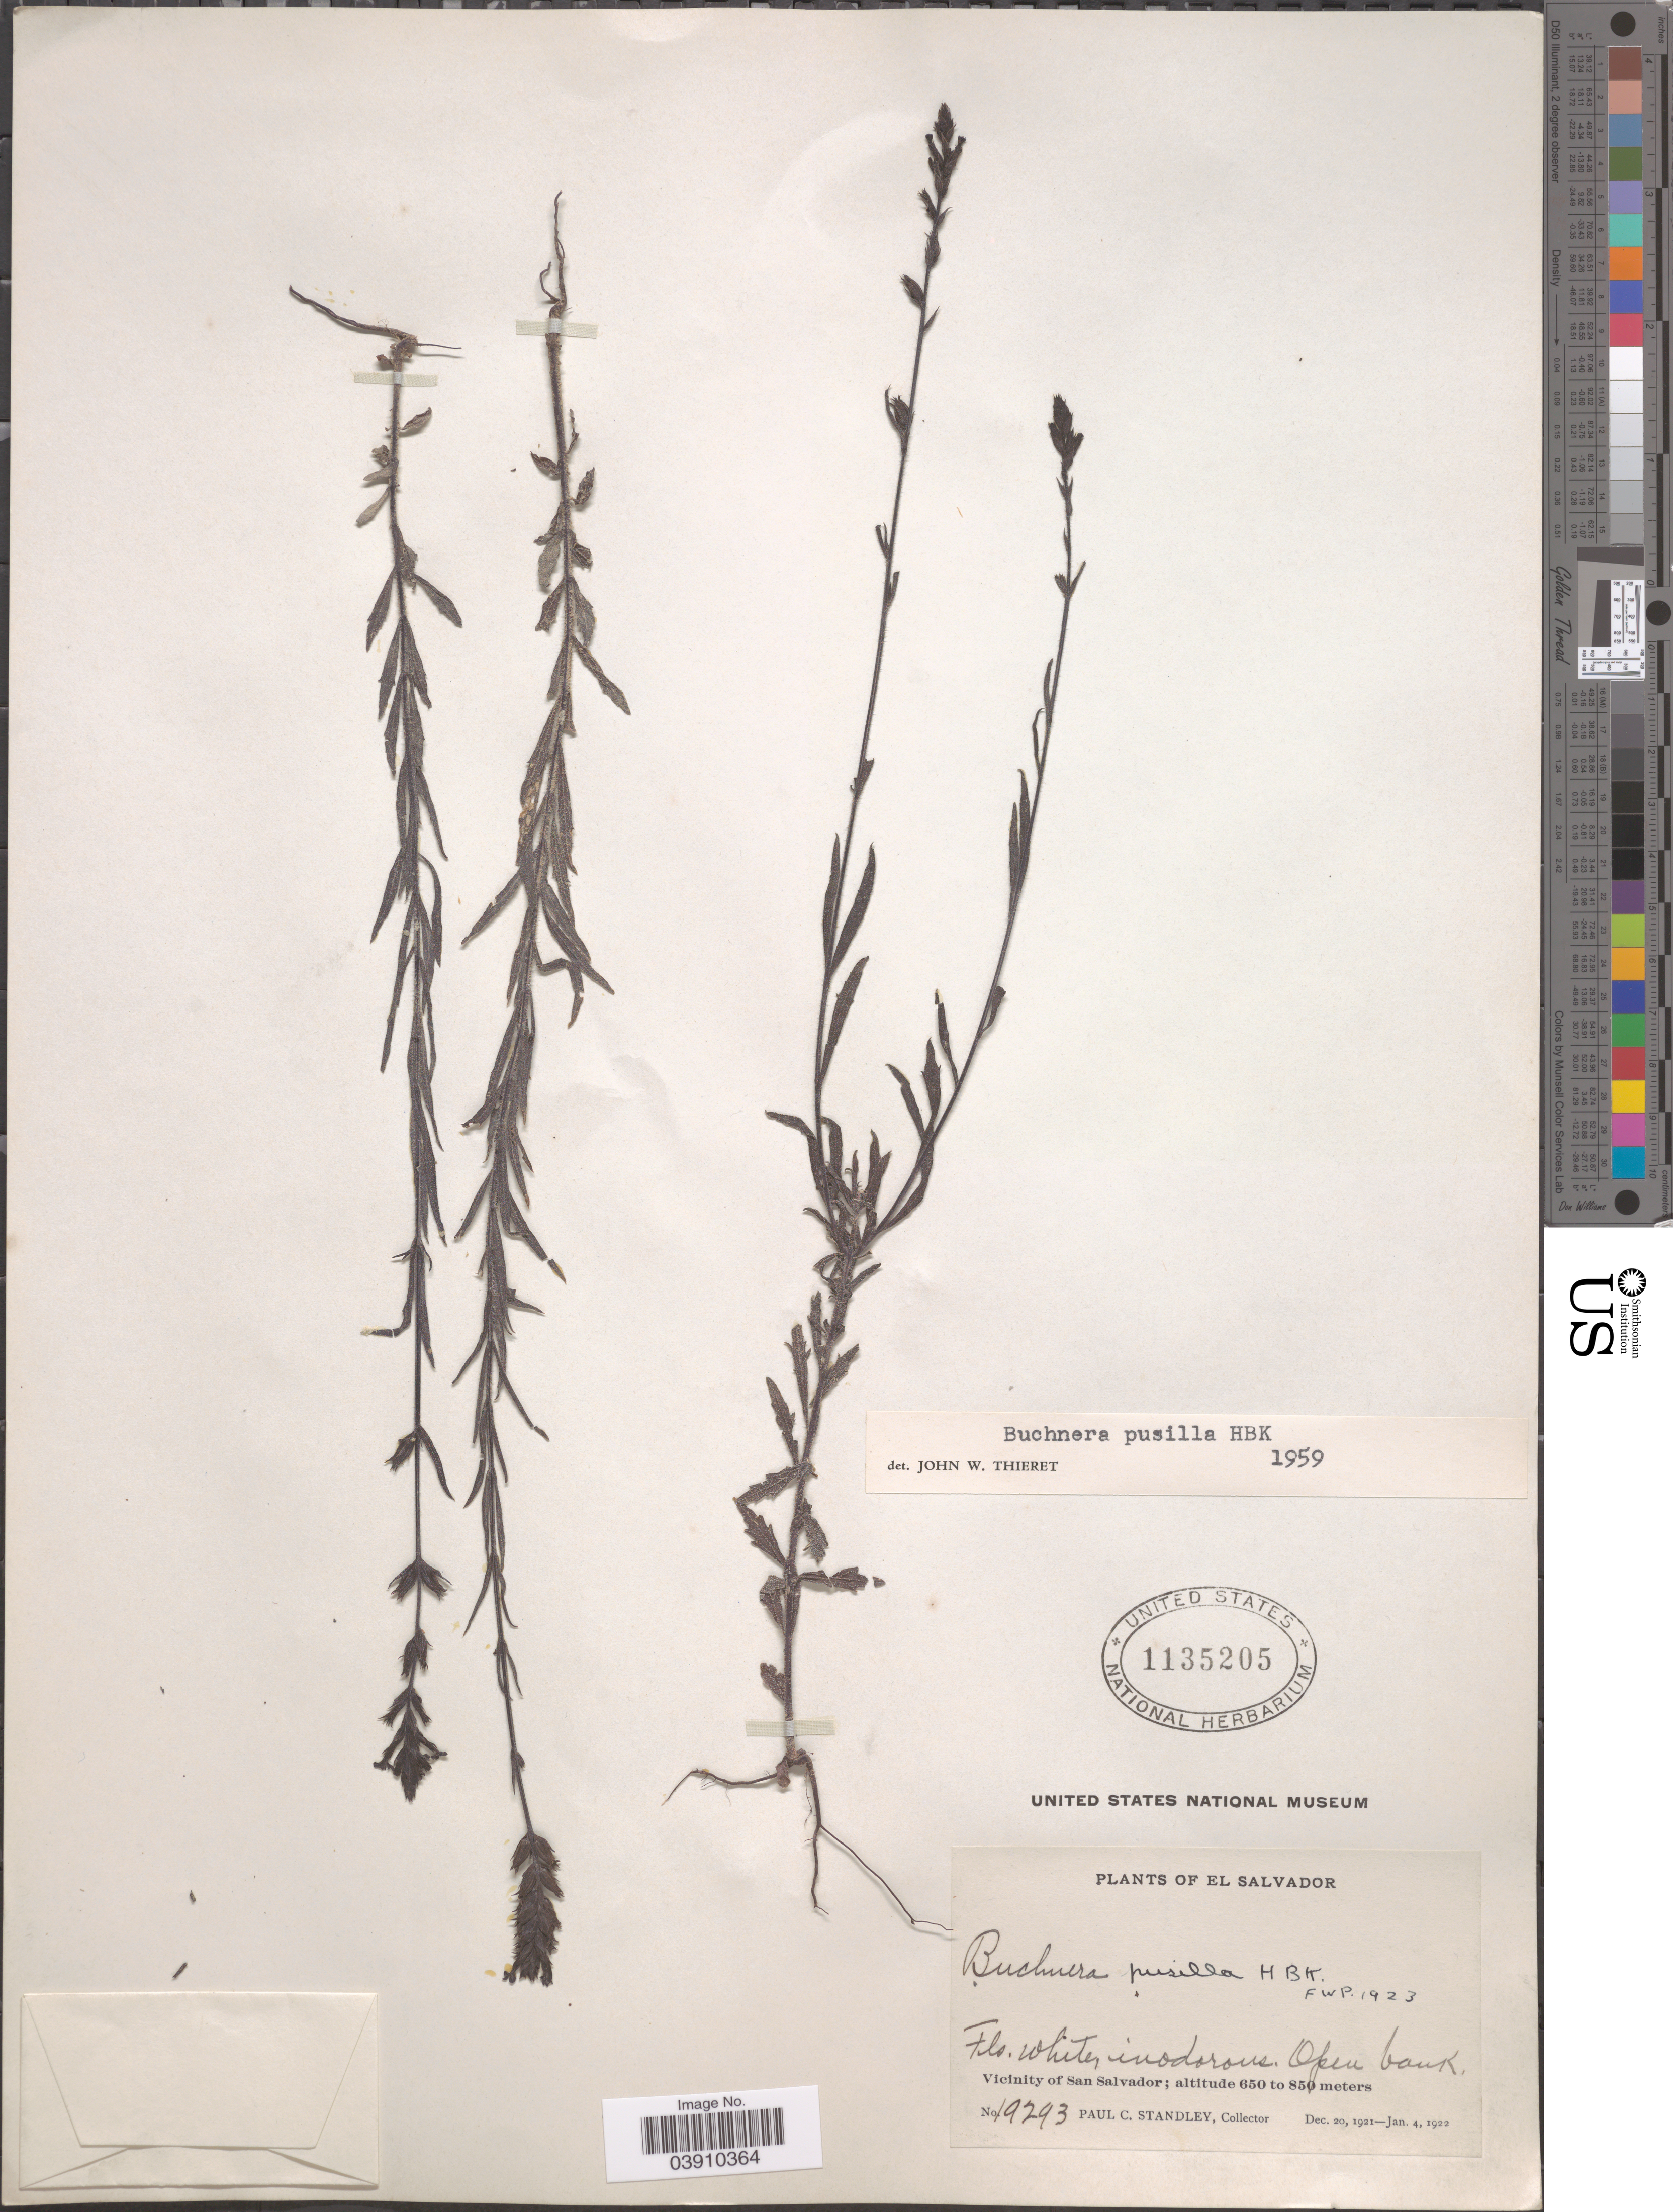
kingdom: Plantae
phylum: Tracheophyta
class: Magnoliopsida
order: Lamiales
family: Orobanchaceae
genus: Buchnera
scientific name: Buchnera pusilla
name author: Kunth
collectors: P. C. Standley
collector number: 19293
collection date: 1921-12-20/1922-01-04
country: El Salvador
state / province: San Salvador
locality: Vicinity of San Salvador.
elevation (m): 650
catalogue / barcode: US 1135205